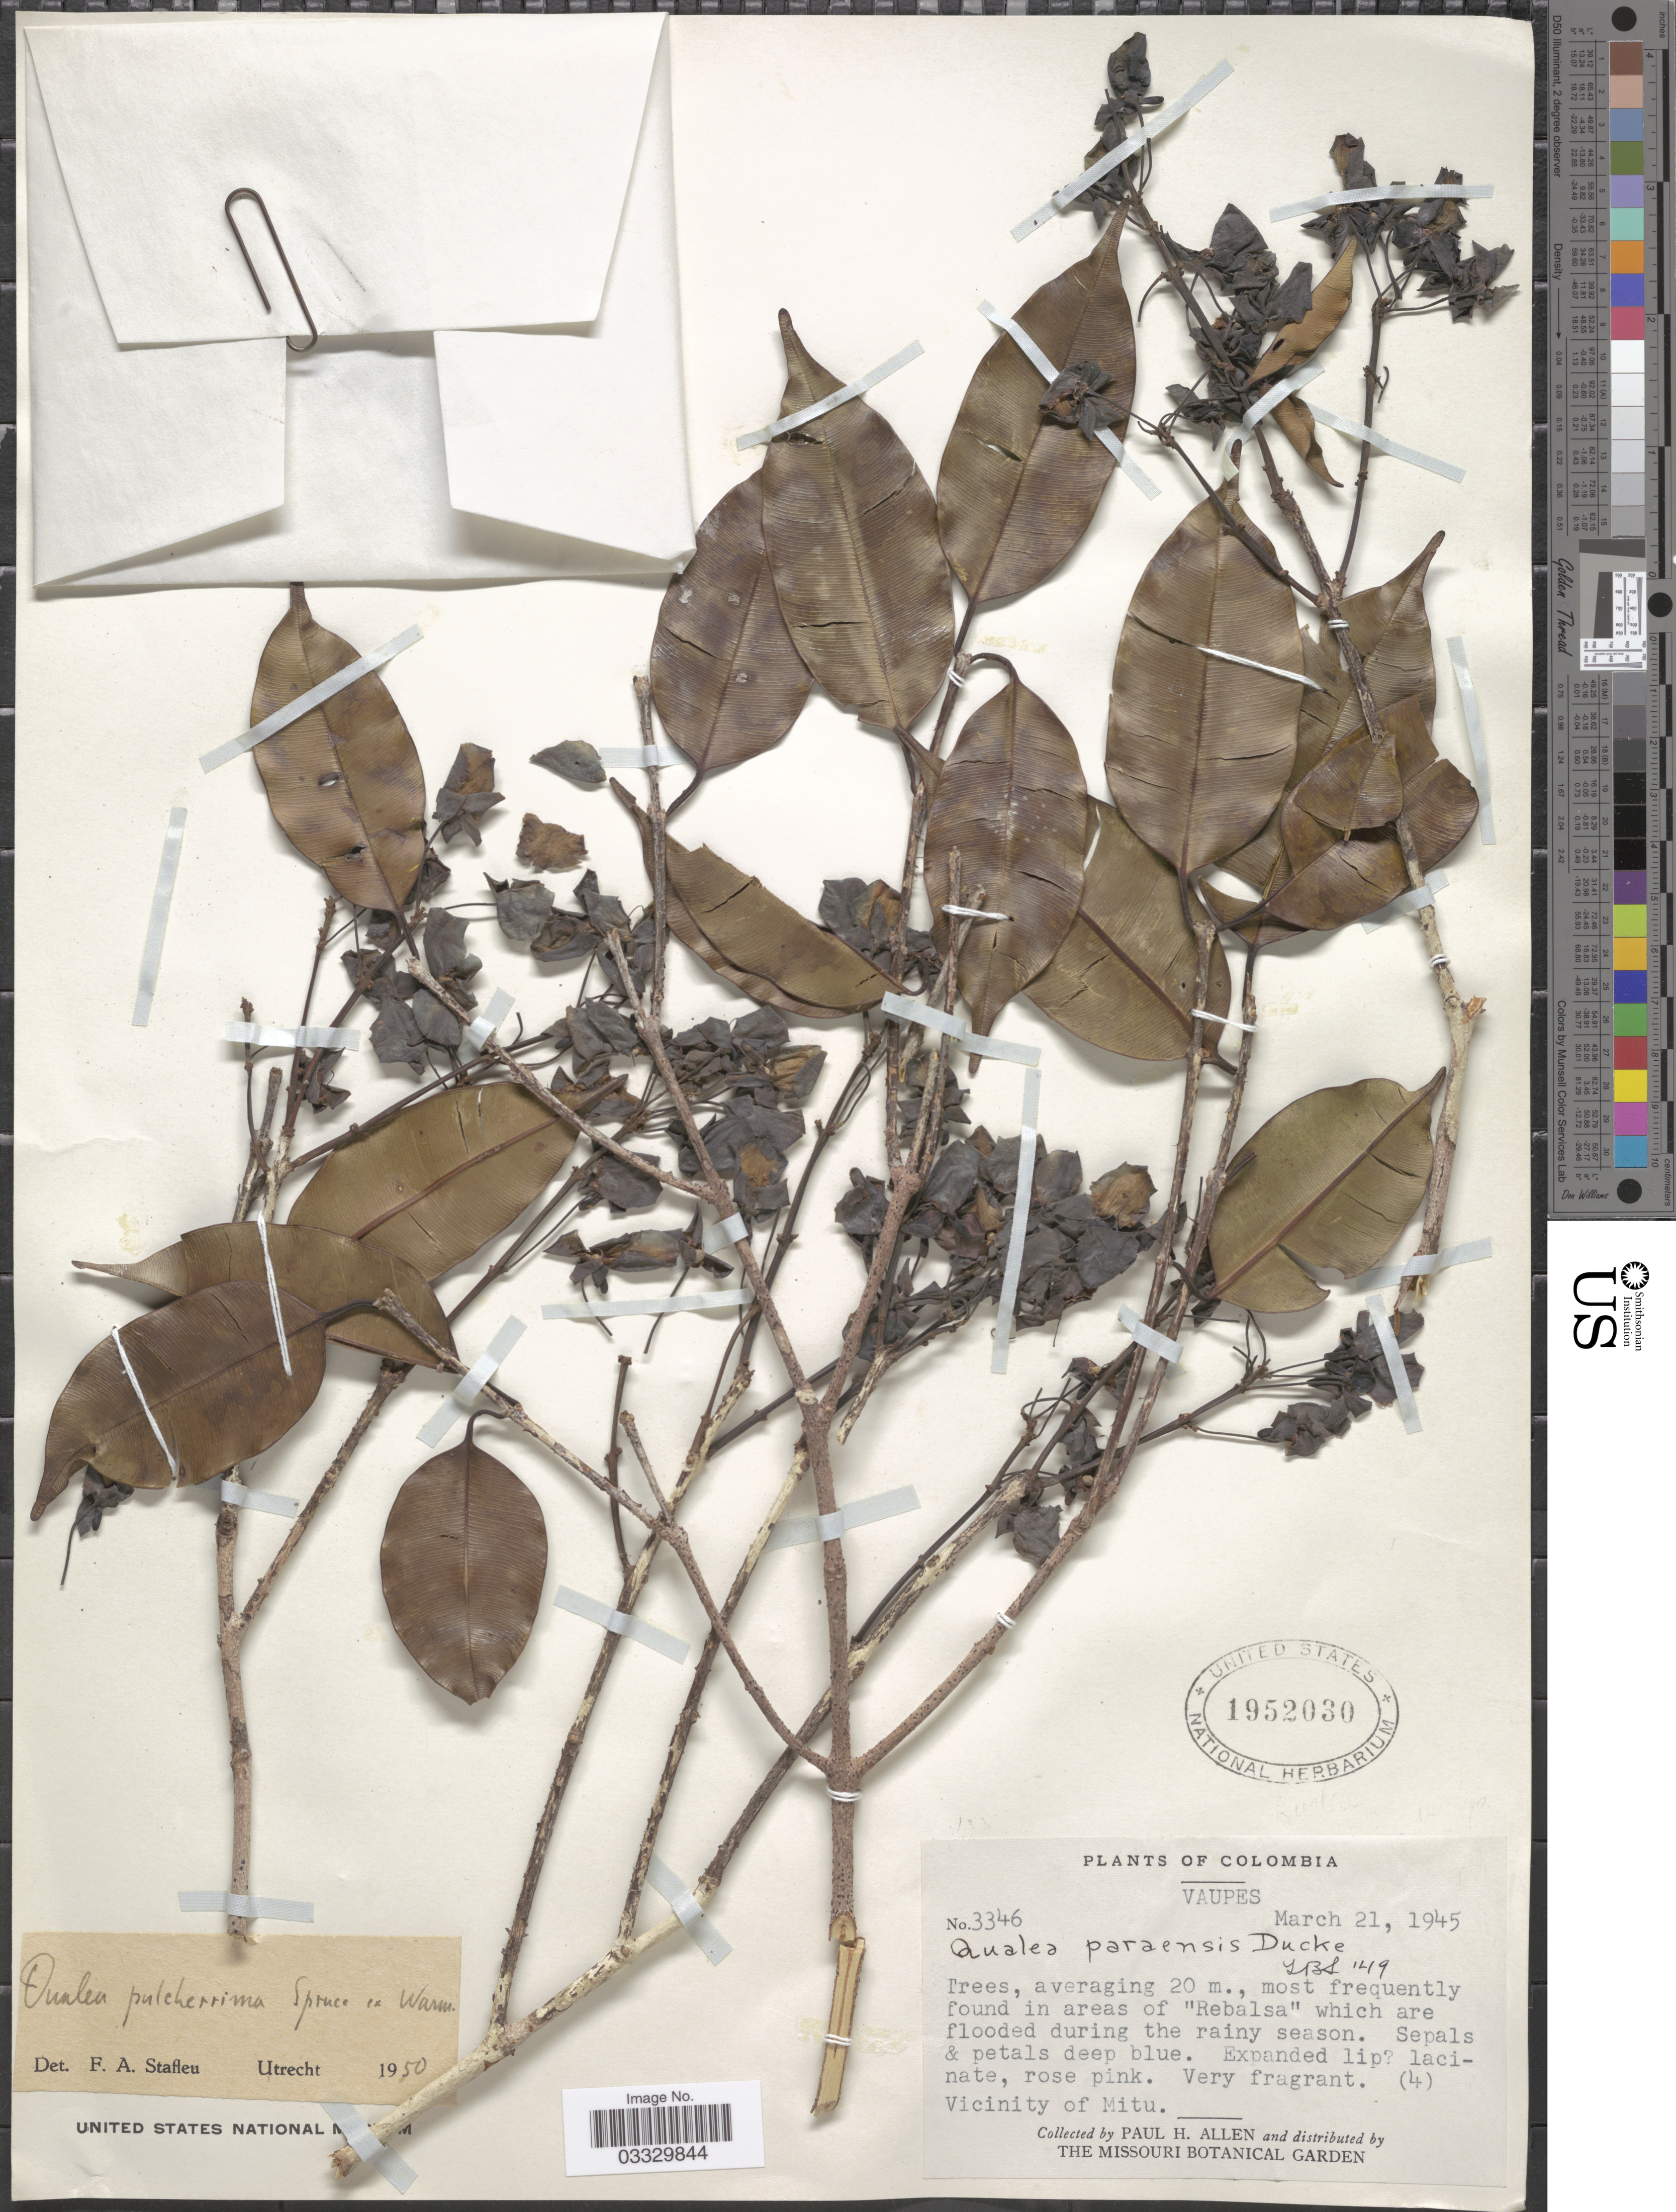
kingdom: Plantae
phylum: Tracheophyta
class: Magnoliopsida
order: Myrtales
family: Vochysiaceae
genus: Qualea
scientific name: Qualea pulcherrima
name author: Spruce ex Warm.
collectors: P. H. Allen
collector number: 3346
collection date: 1945-03-21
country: Colombia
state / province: Vaupés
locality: Vicinity of Mitu.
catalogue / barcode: US 1952030